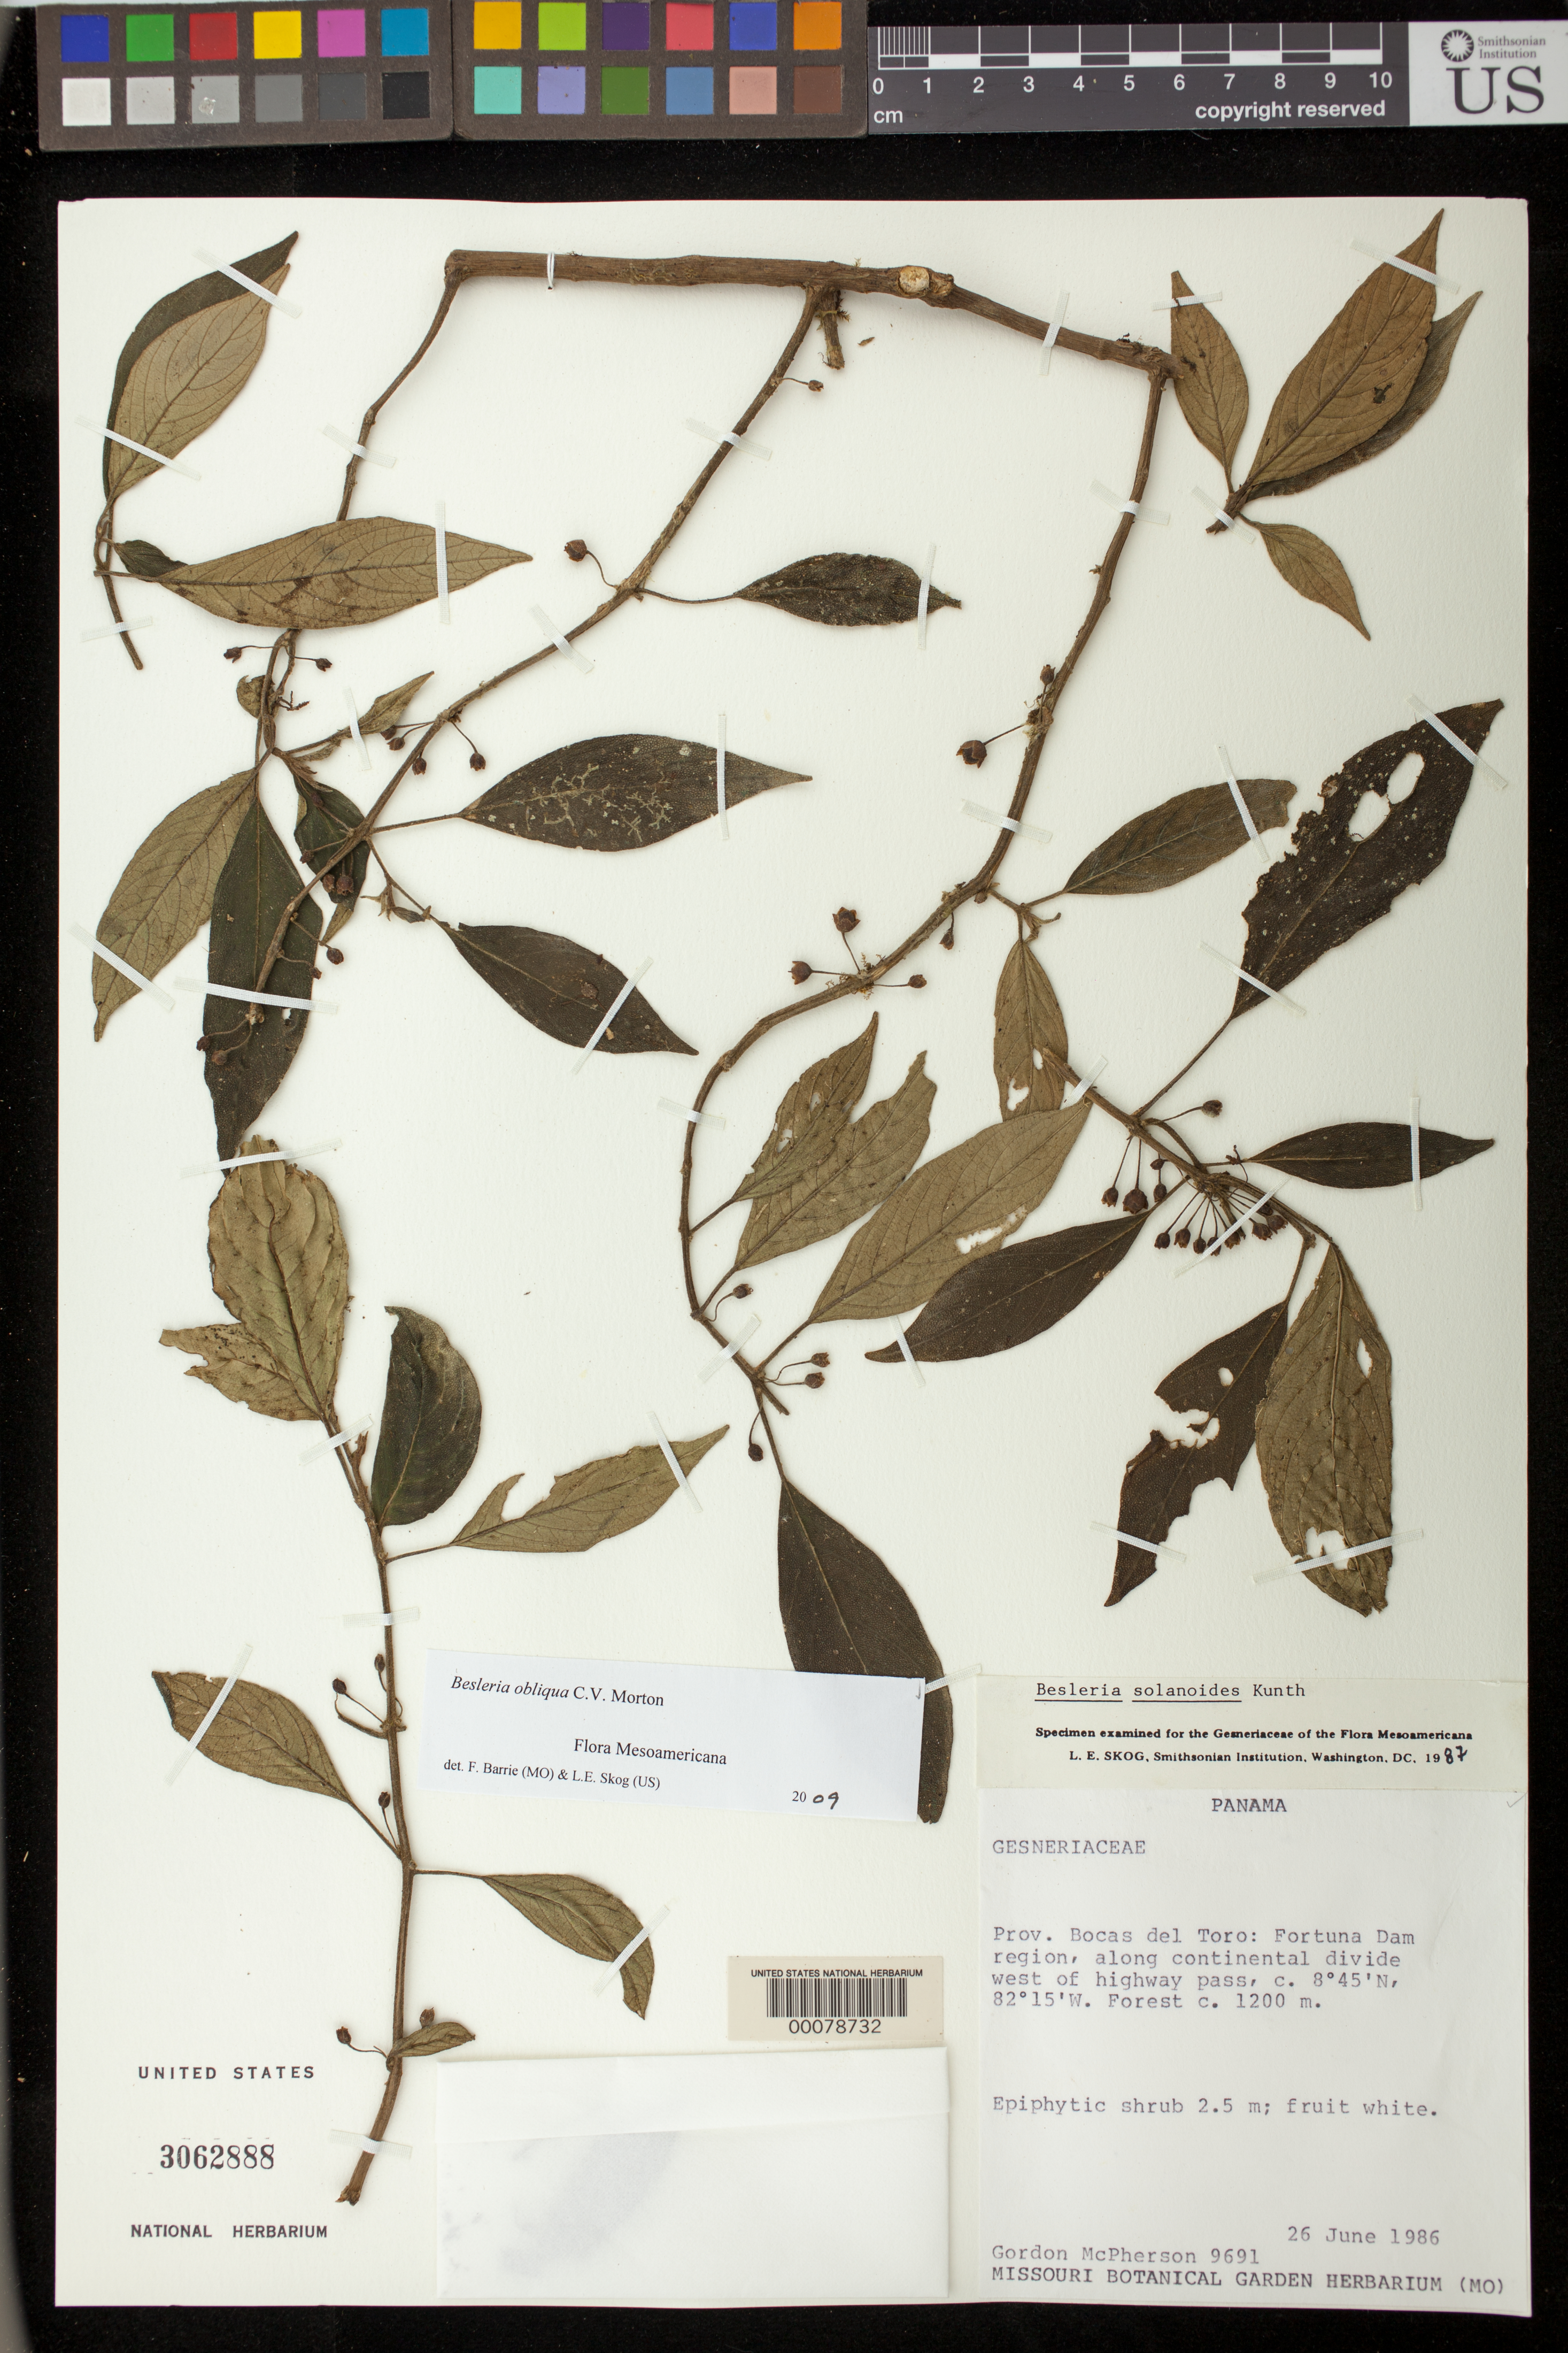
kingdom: Plantae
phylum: Tracheophyta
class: Magnoliopsida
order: Lamiales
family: Gesneriaceae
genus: Besleria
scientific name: Besleria obliqua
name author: C.V. Morton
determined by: Barrie, F. R.; Skog, Laurence E.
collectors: G. D. McPherson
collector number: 9691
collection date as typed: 26 Jun 1986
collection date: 1986-06-26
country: Panama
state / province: Bocas del Toro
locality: Prov. Bocas del Toro: Fortuna Dam region, along continental divide west of highway pass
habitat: Forest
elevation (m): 1200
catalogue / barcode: US 3062888